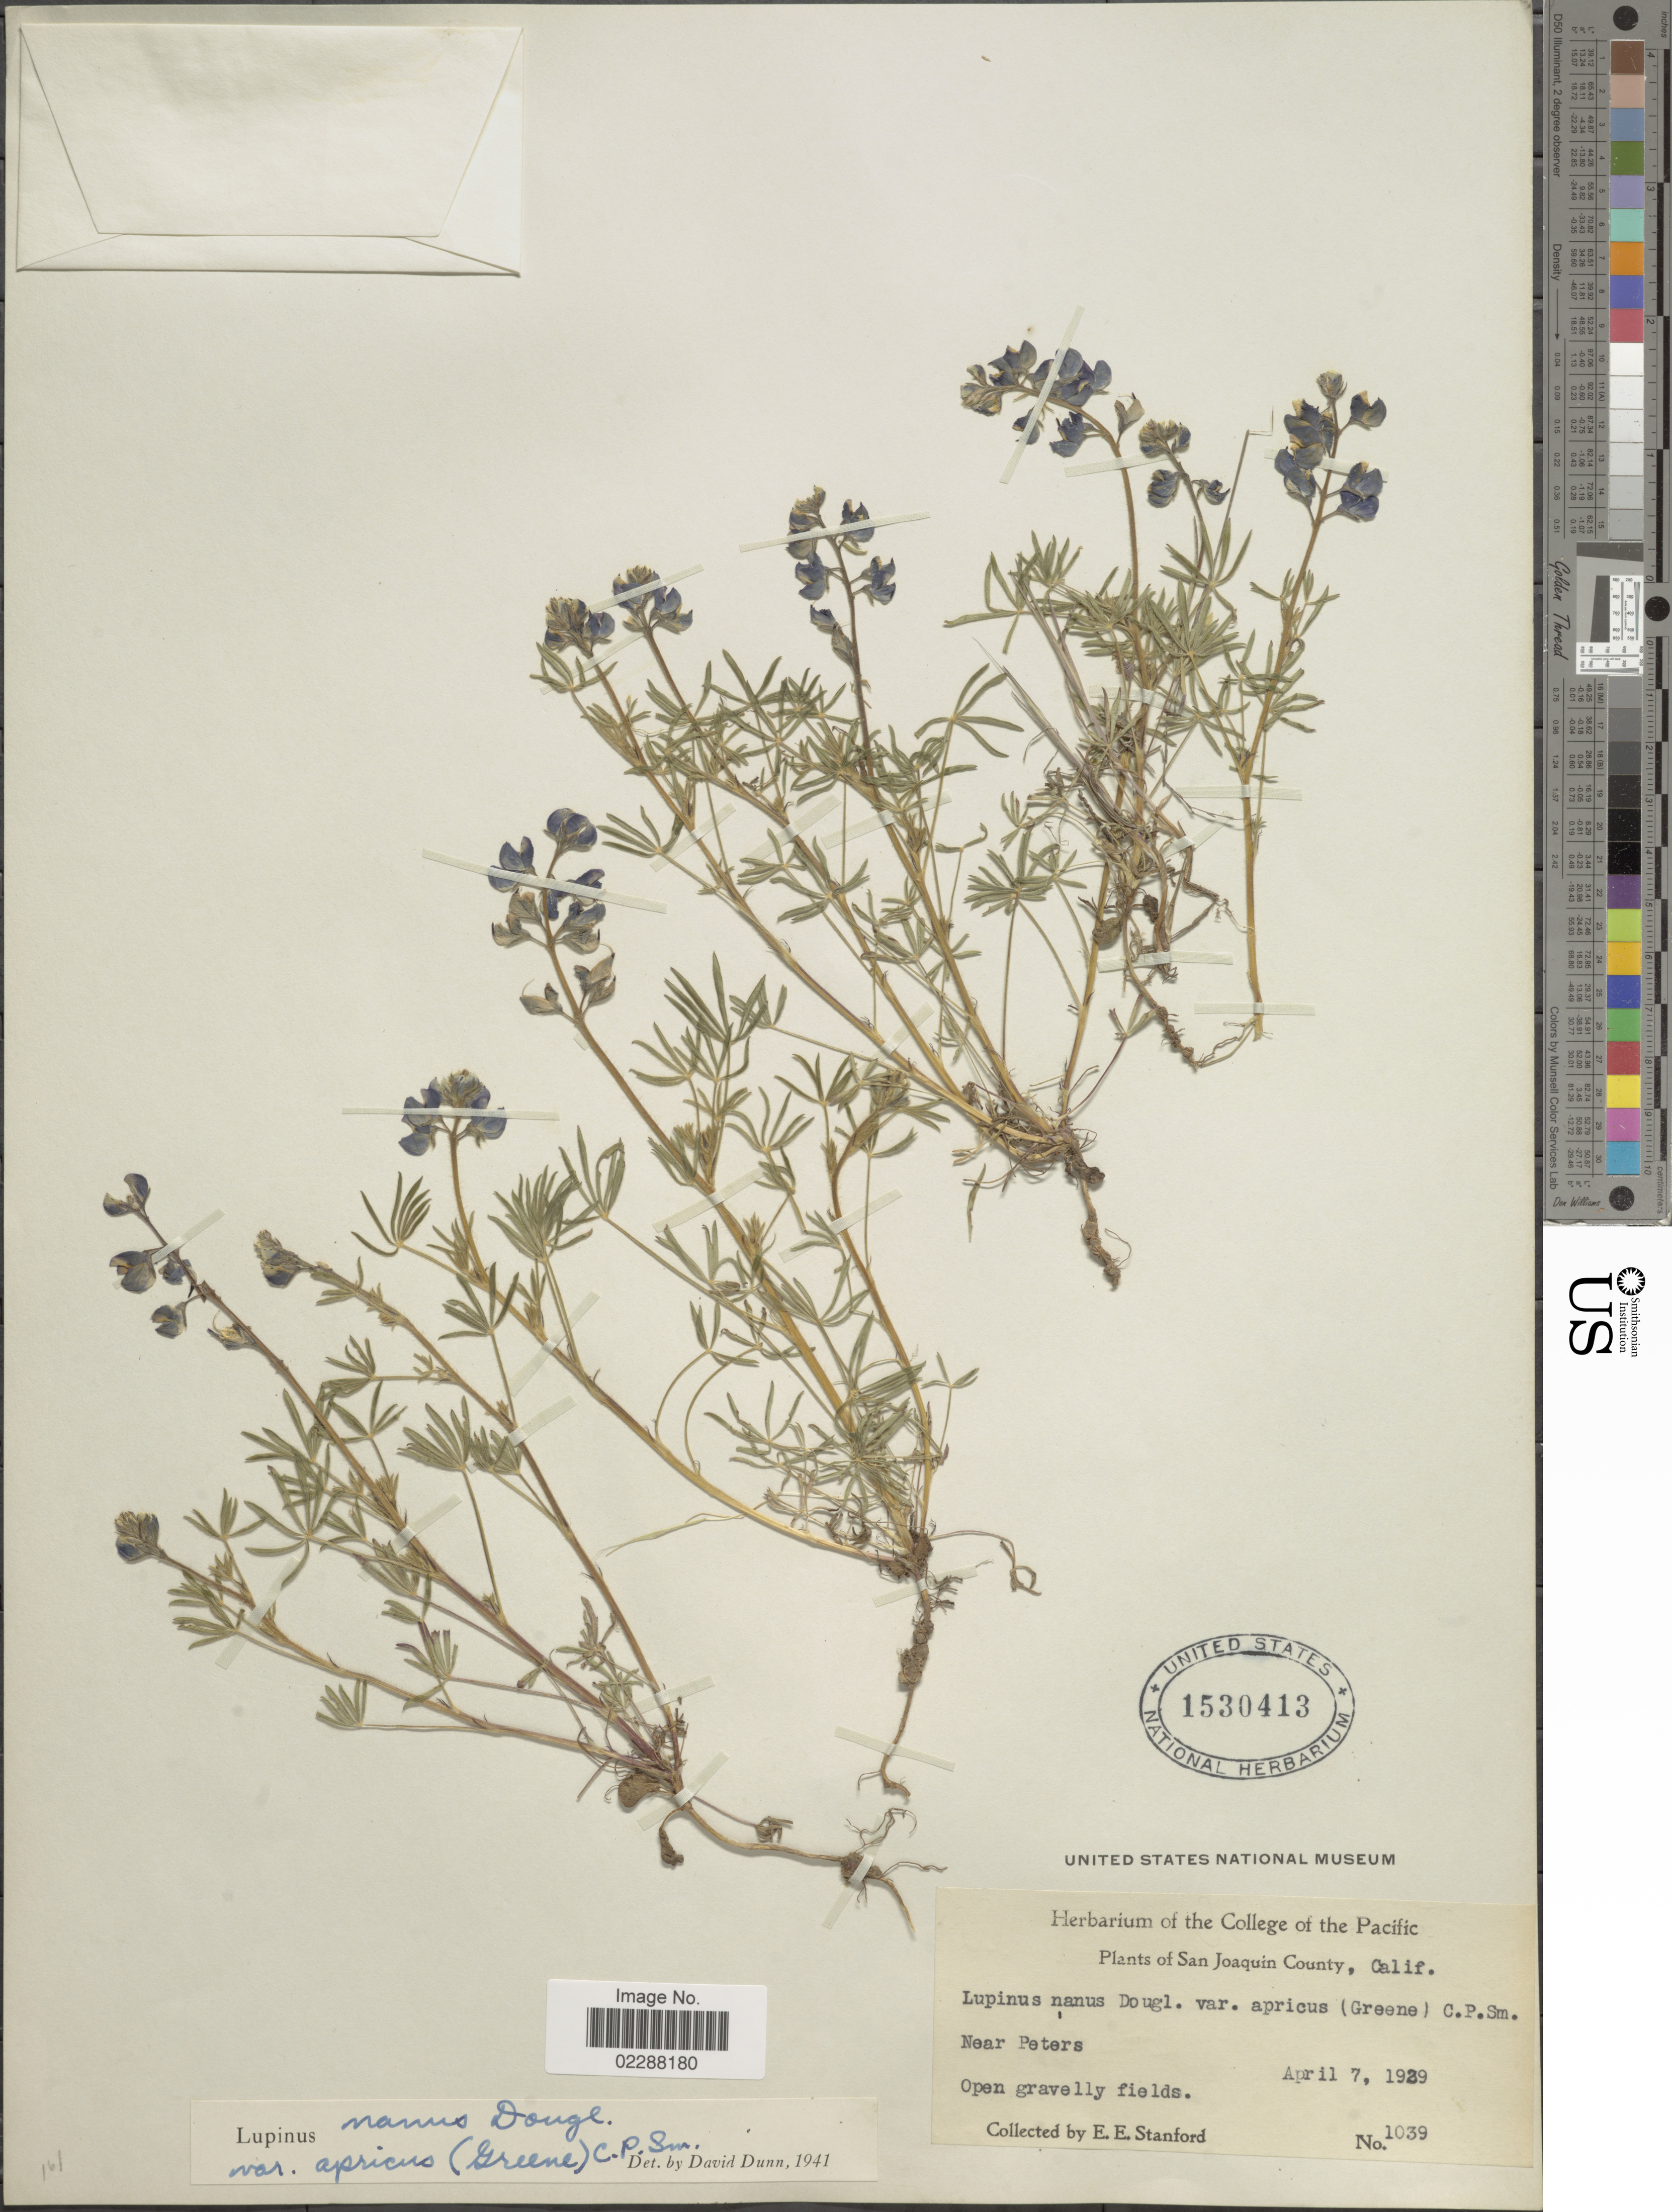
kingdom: Plantae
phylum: Tracheophyta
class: Magnoliopsida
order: Fabales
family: Fabaceae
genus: Lupinus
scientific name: Lupinus vallicola subsp. apricus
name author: (Greene) D.B. Dunn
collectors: E. Stanford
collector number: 1039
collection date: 1929-04-07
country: United States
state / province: California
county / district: San Joaquin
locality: San Joaquin County, Near Peters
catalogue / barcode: US 1530413